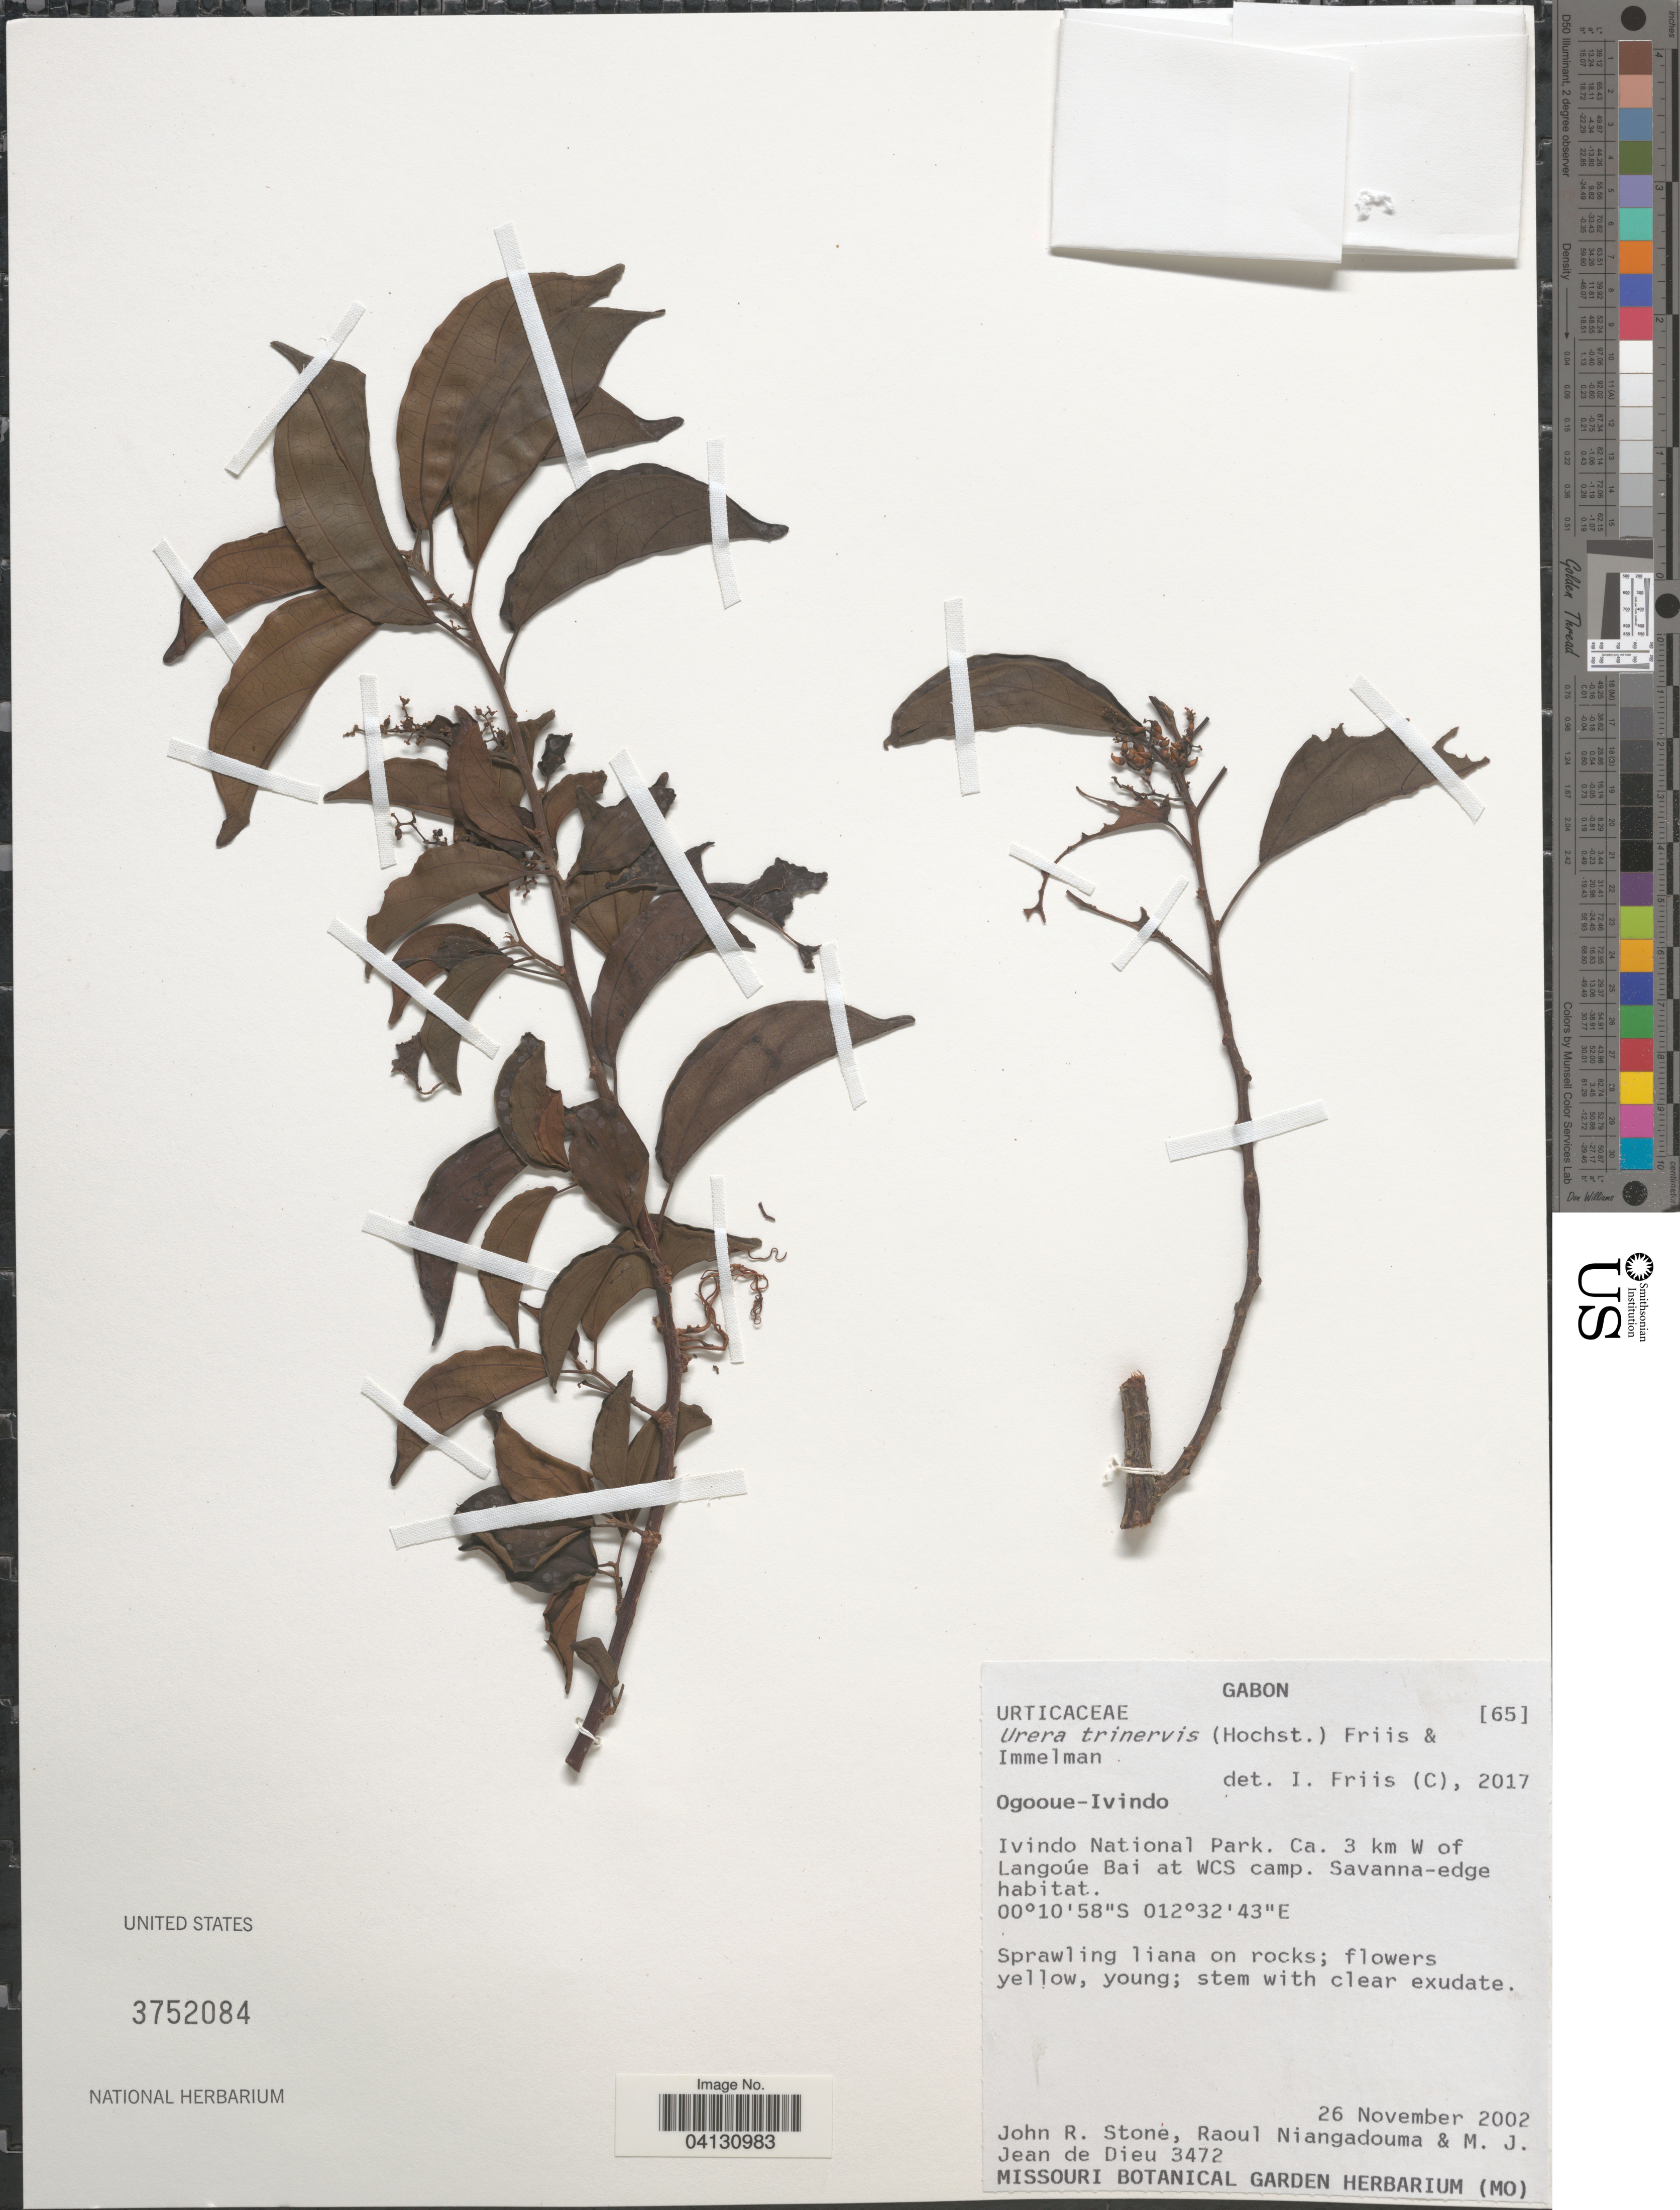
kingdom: Plantae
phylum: Tracheophyta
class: Magnoliopsida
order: Rosales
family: Urticaceae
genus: Scepocarpus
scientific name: Scepocarpus trinervis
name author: (Hochst.) T. Wells & A. K. Monro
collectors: J. Stone, R. Niangadouma & M. Jeande Dieu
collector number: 3472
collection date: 2002-11-26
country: Gabon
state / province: Ogooue-Ivindo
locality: Ivindo National Park. Ca. 3 km W of Langoúe Bai at WCS camp.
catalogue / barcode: US 3752084